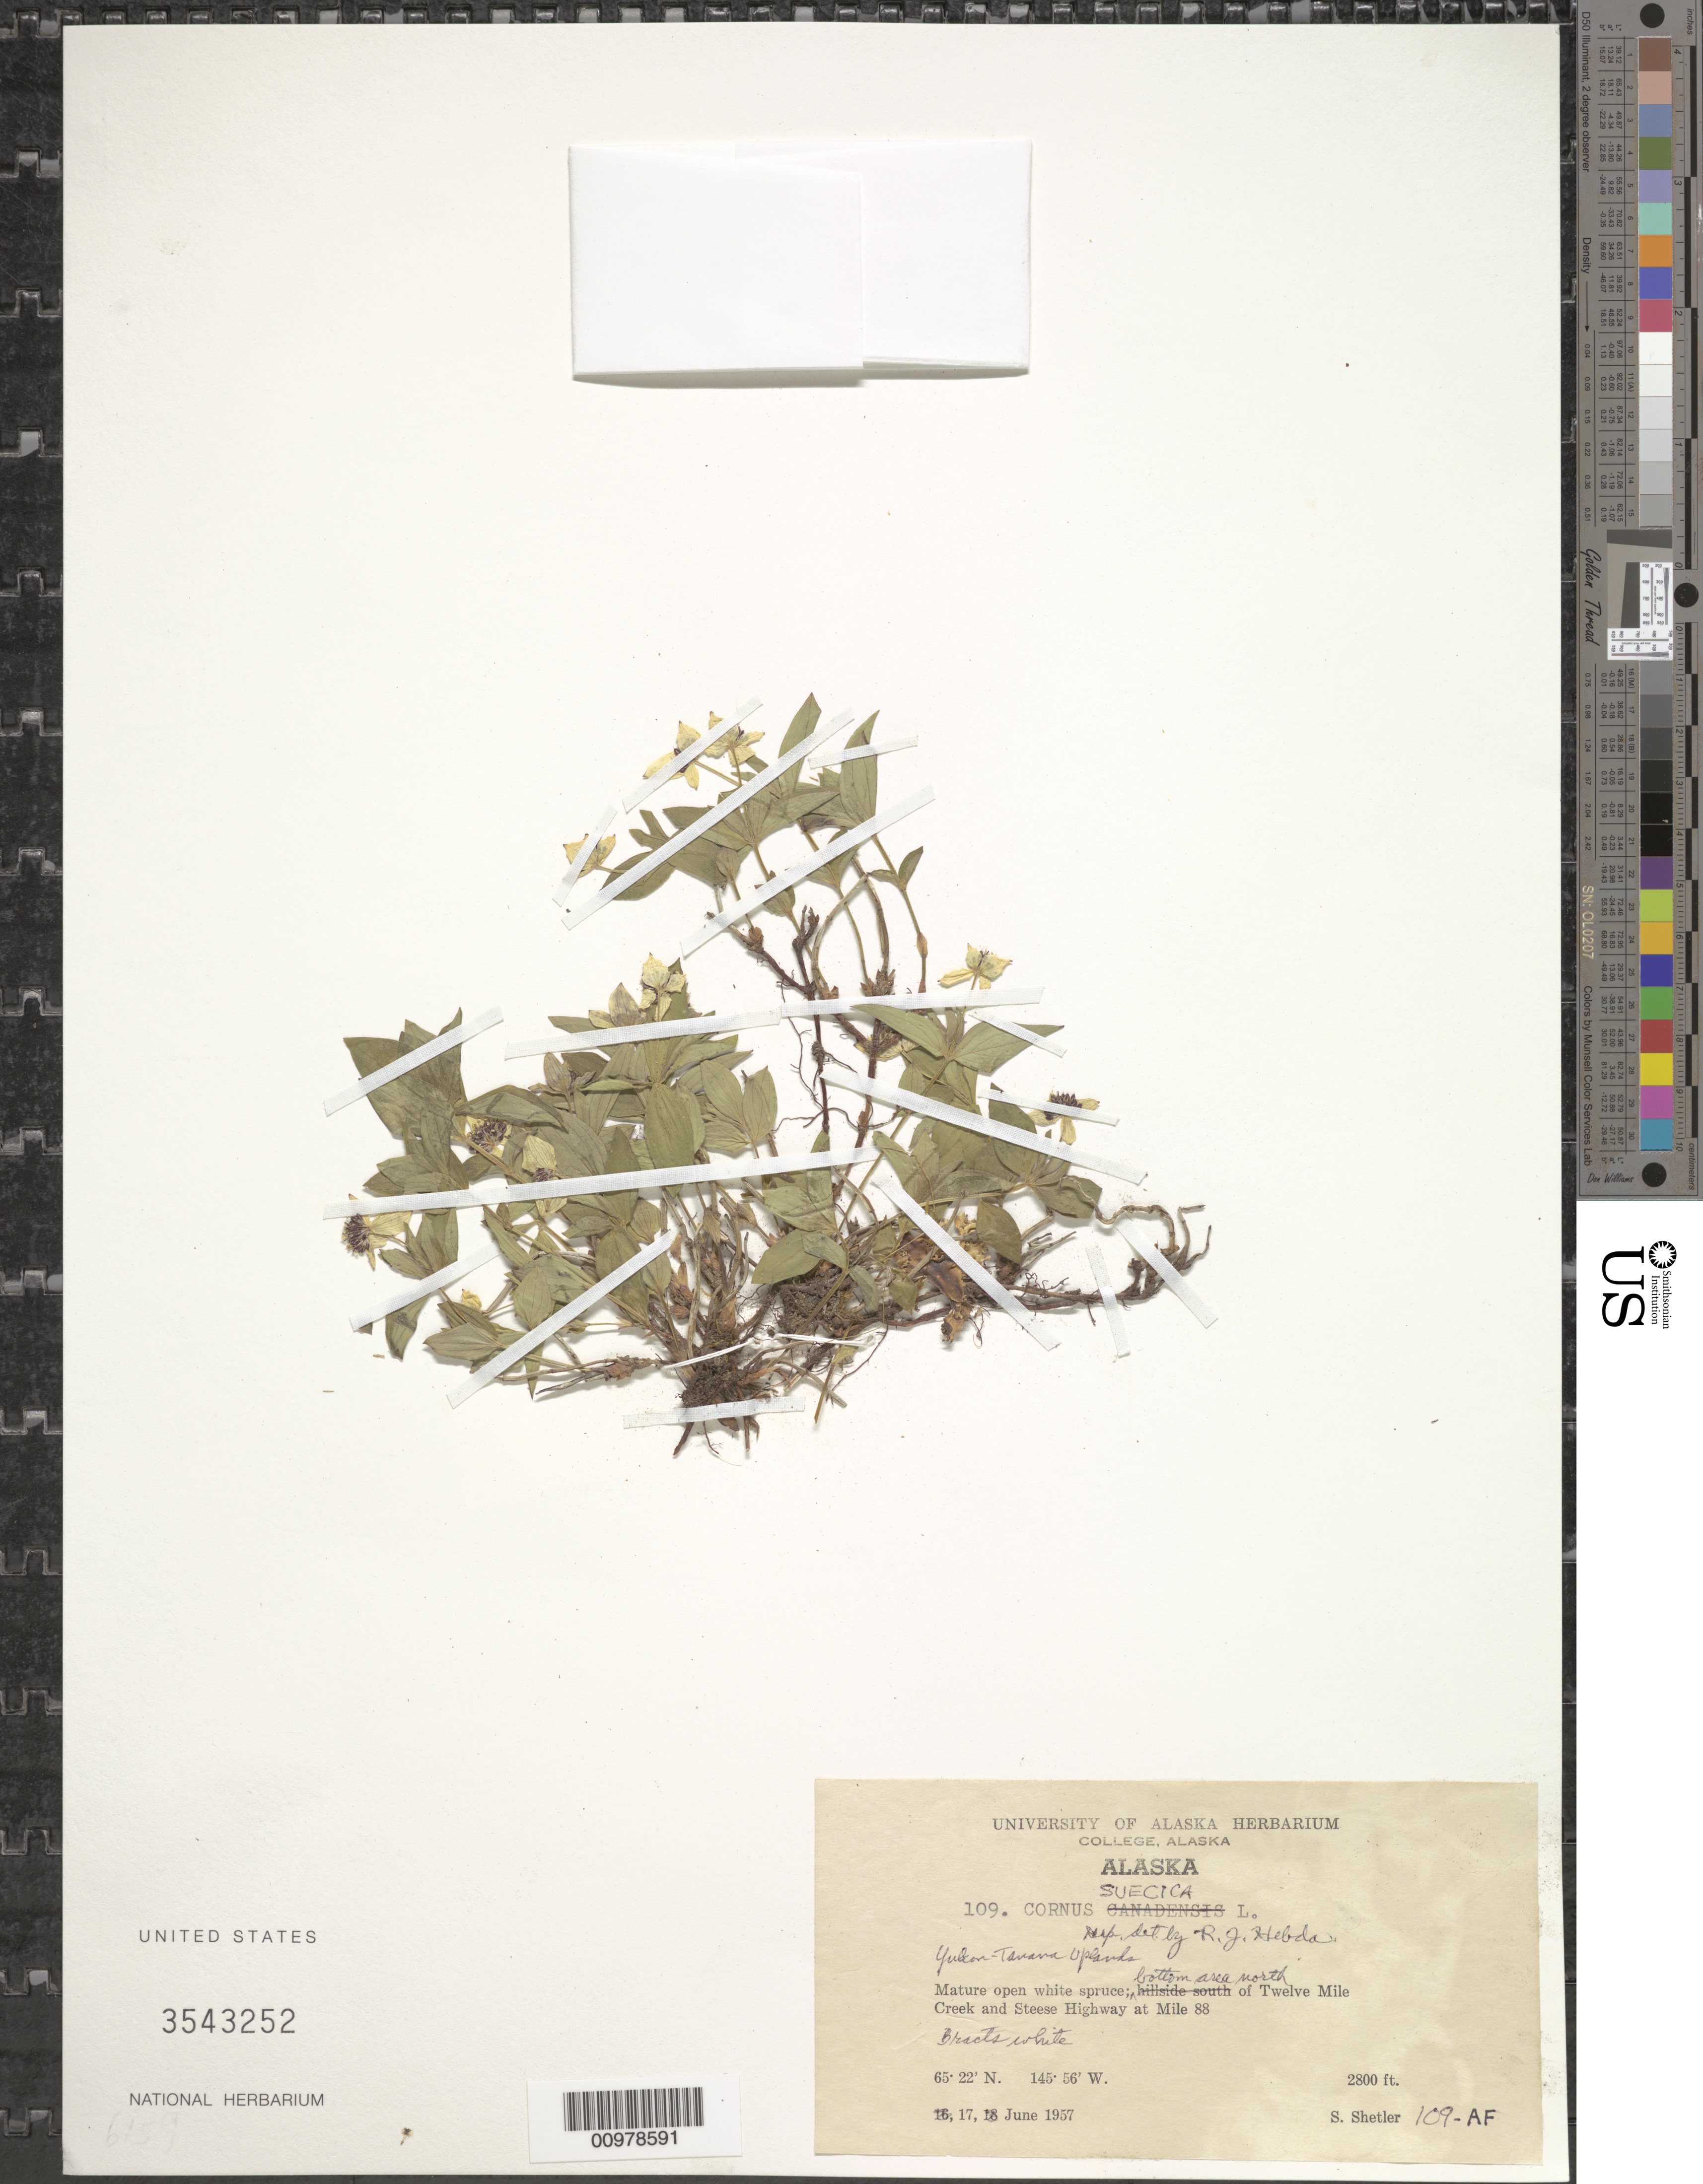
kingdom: Plantae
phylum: Tracheophyta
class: Magnoliopsida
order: Cornales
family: Cornaceae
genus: Cornus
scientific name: Cornus suecica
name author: L.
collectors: S. Shetler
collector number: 109-AF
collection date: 1957-06-17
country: United States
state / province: Alaska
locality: Mature open white spruce; bottom area north of Twelve Mile Creek and Steese Highway at Mile 88.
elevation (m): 853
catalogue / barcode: US 3543252